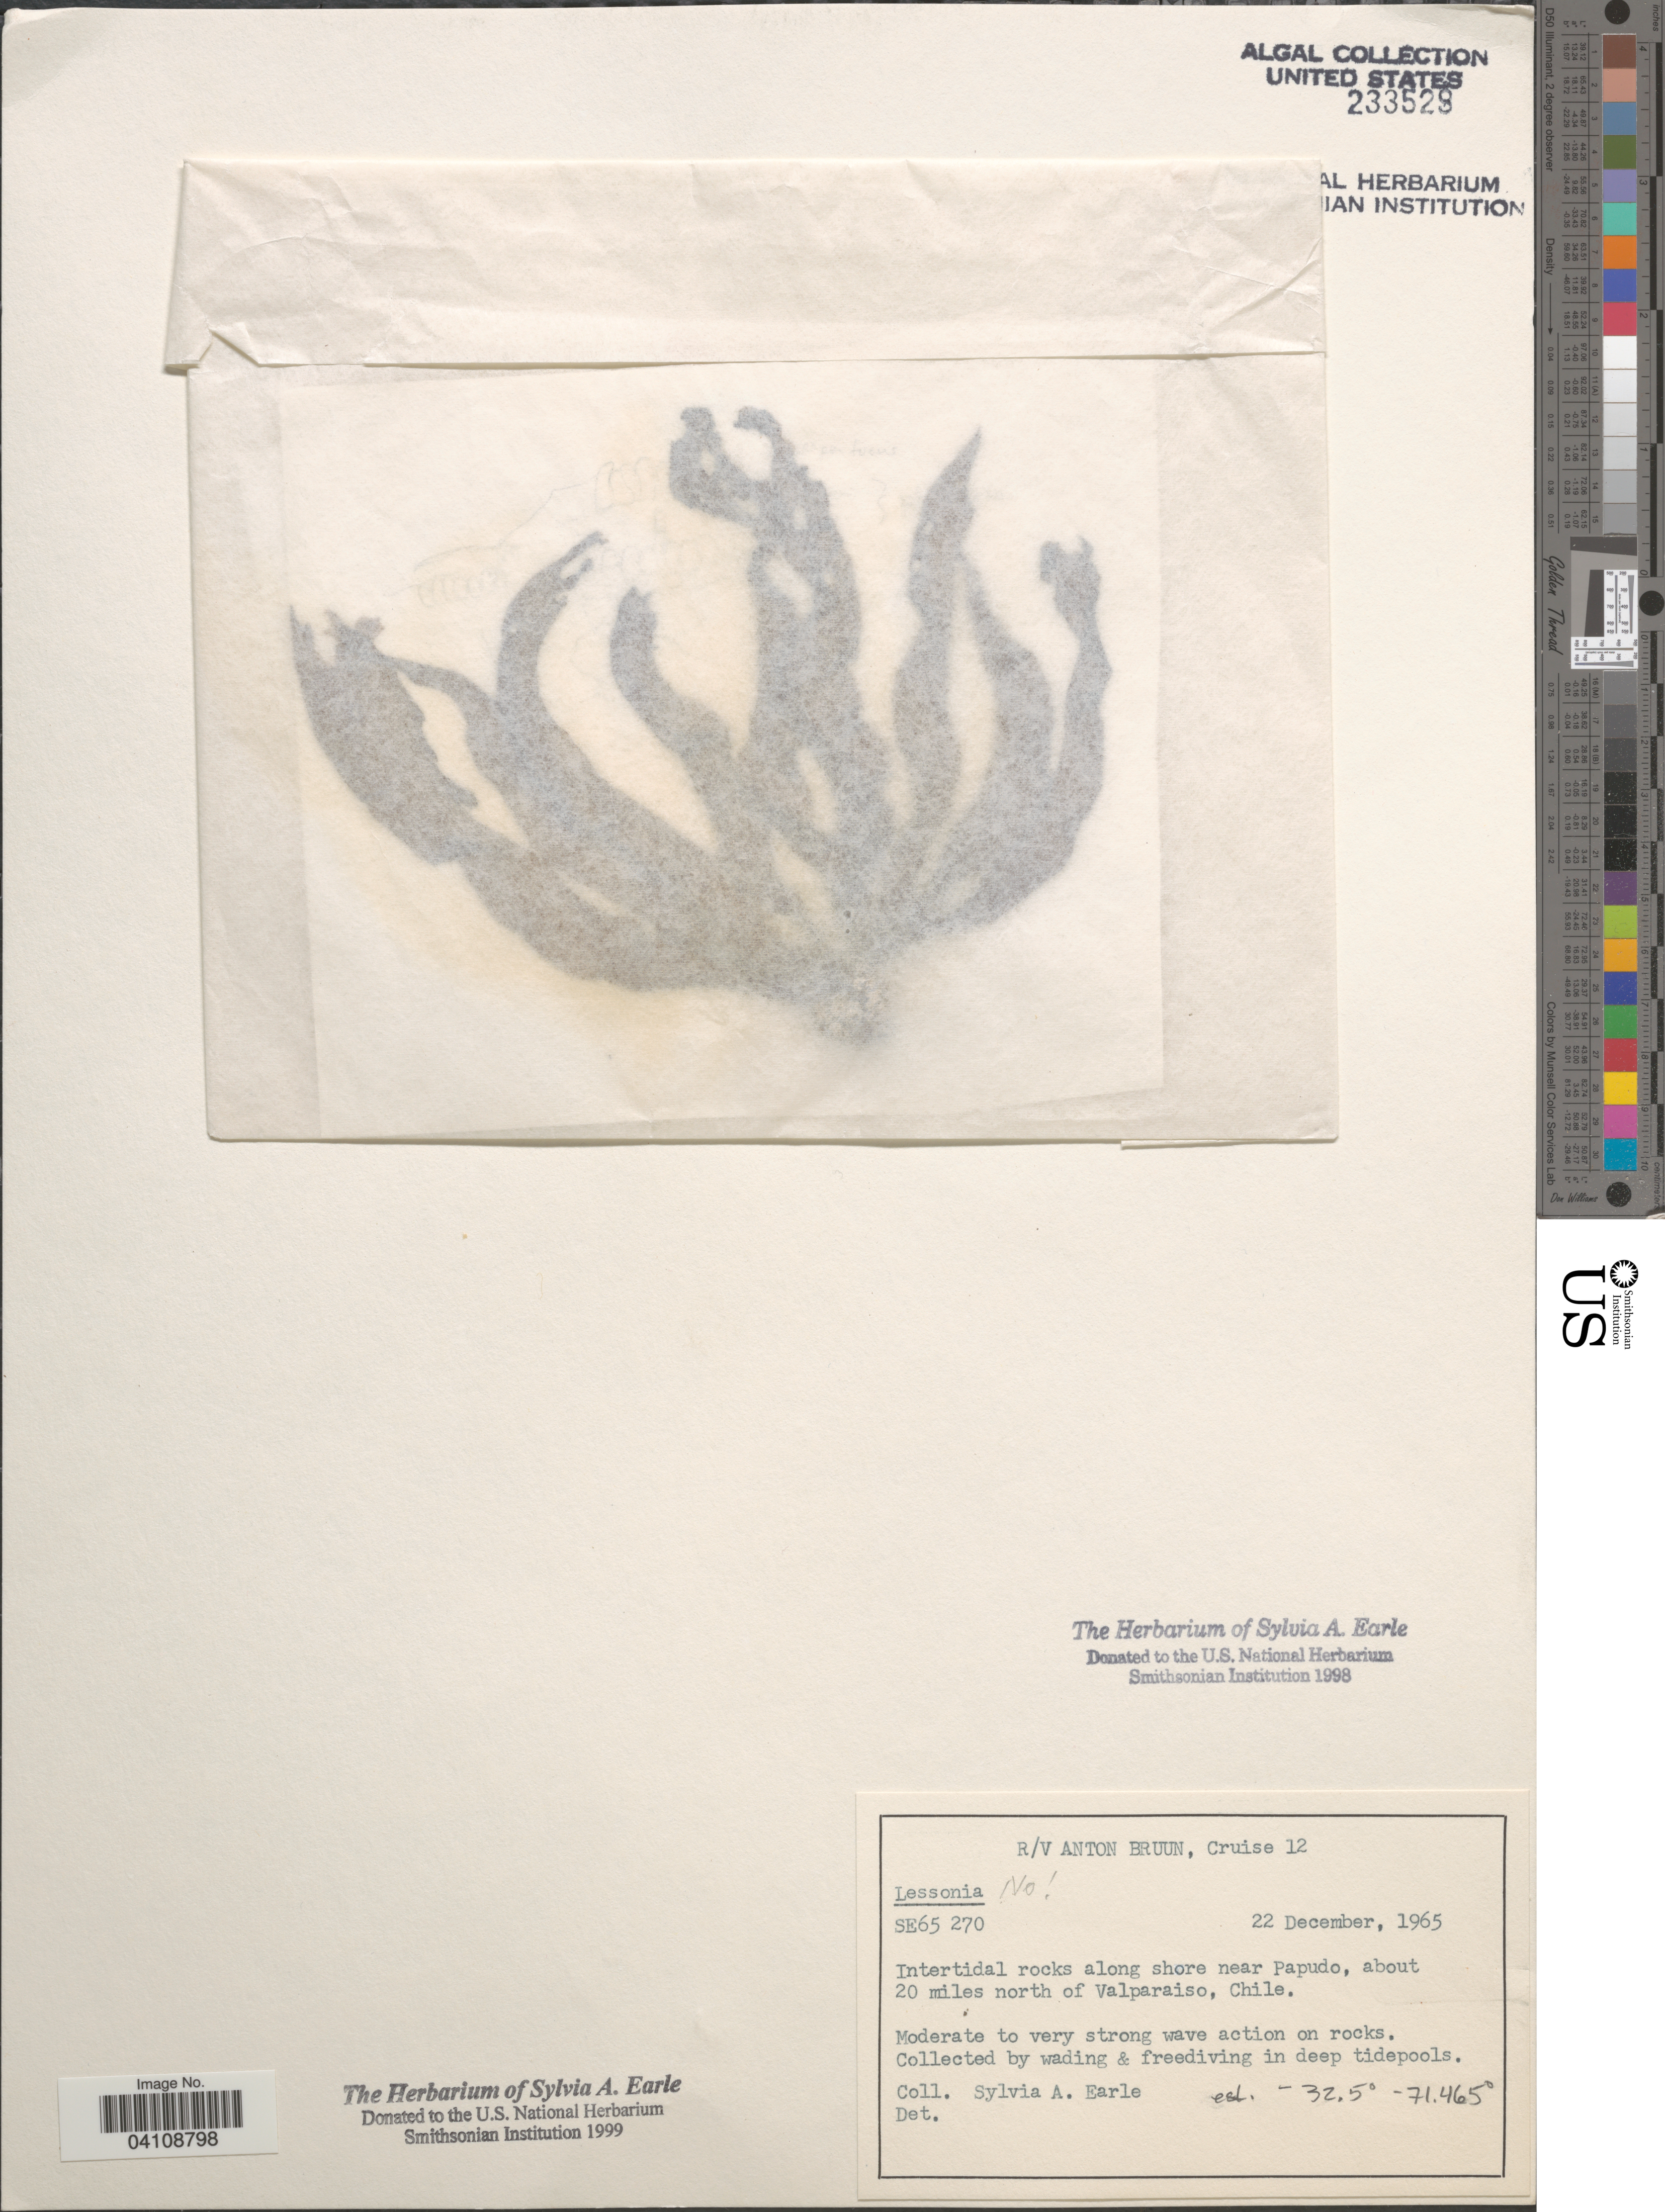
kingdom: Chromista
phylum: Ochrophyta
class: Phaeophyceae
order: Laminariales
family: Lessoniaceae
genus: Lessonia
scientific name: Lessonia sp.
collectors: S. A. Earle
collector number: SE65270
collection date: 1965-12-22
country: Chile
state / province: Valparaíso (V)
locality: Intertidal rocks along shore near Papudo, about 20 miles north of Valparaiso.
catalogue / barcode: US 233529